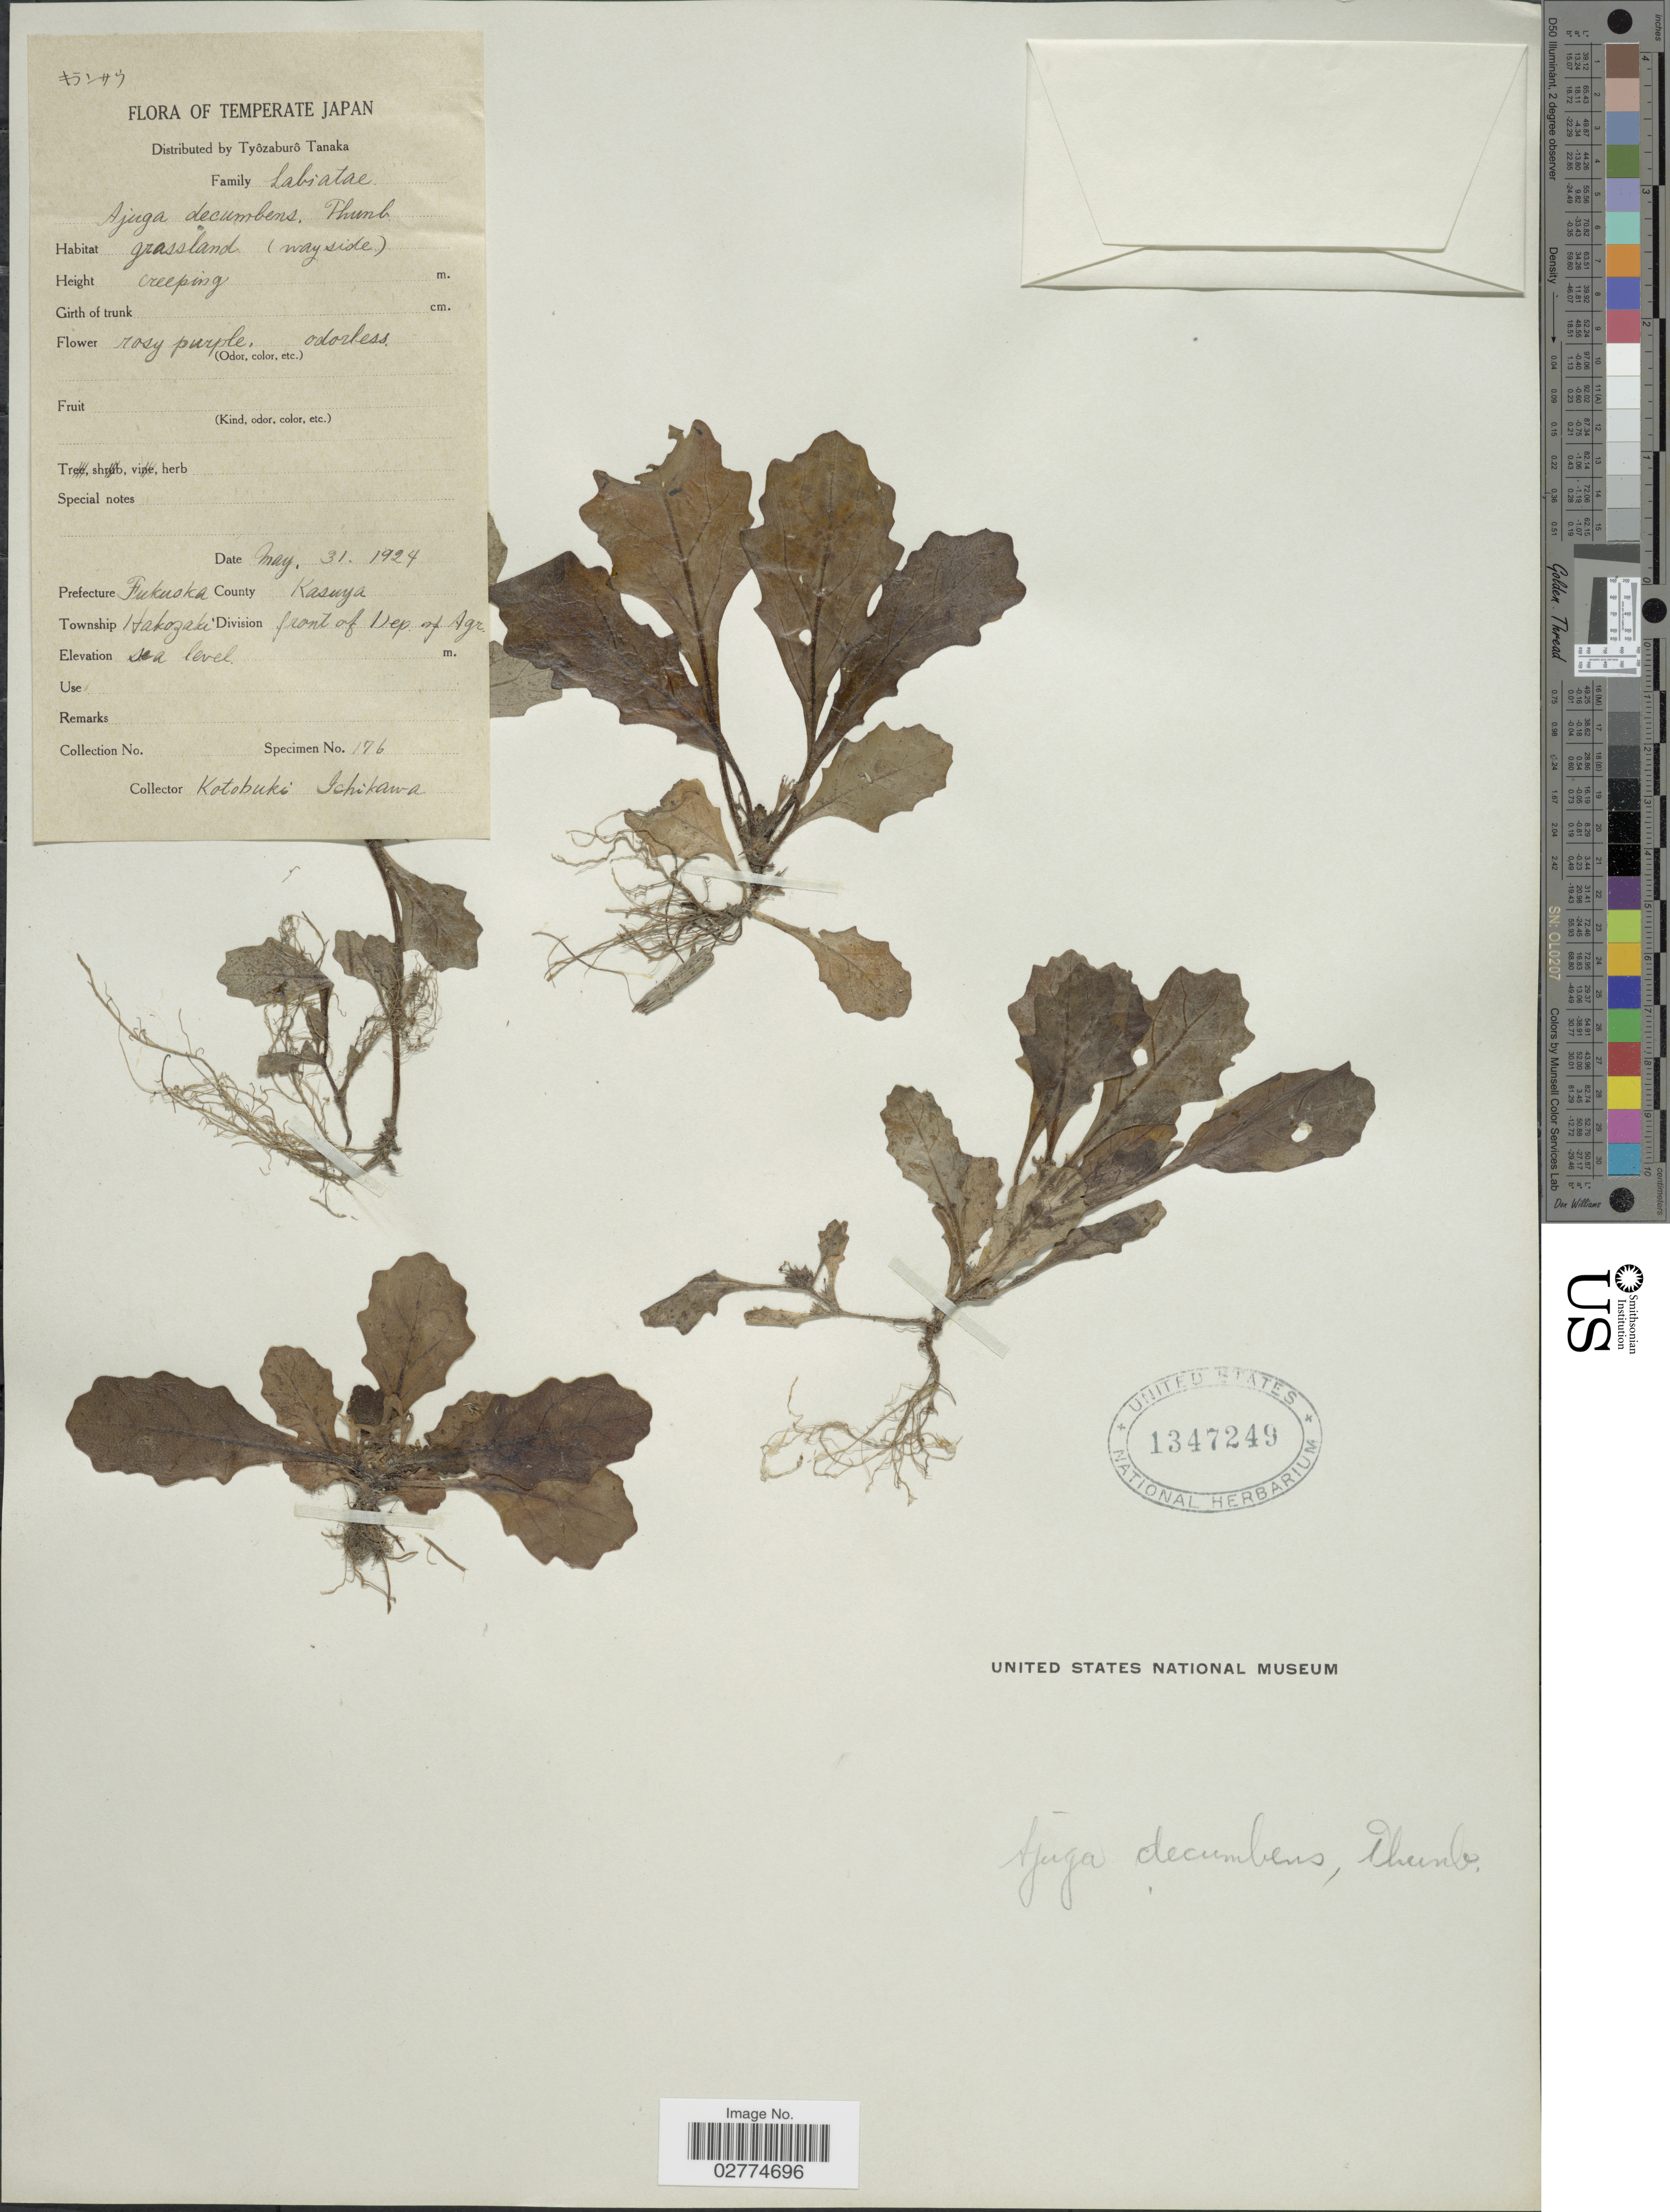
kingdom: Plantae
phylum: Tracheophyta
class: Magnoliopsida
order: Lamiales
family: Lamiaceae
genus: Ajuga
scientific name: Ajuga decumbens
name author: Thunb.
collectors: K. Ichikawa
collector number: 176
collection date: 1924-05-31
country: Japan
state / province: Hukuoka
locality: Prefecture Fukuoka, County Kasuya, Township Hakozaki, Division front of Dep. of Agr.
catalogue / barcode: US 1347249